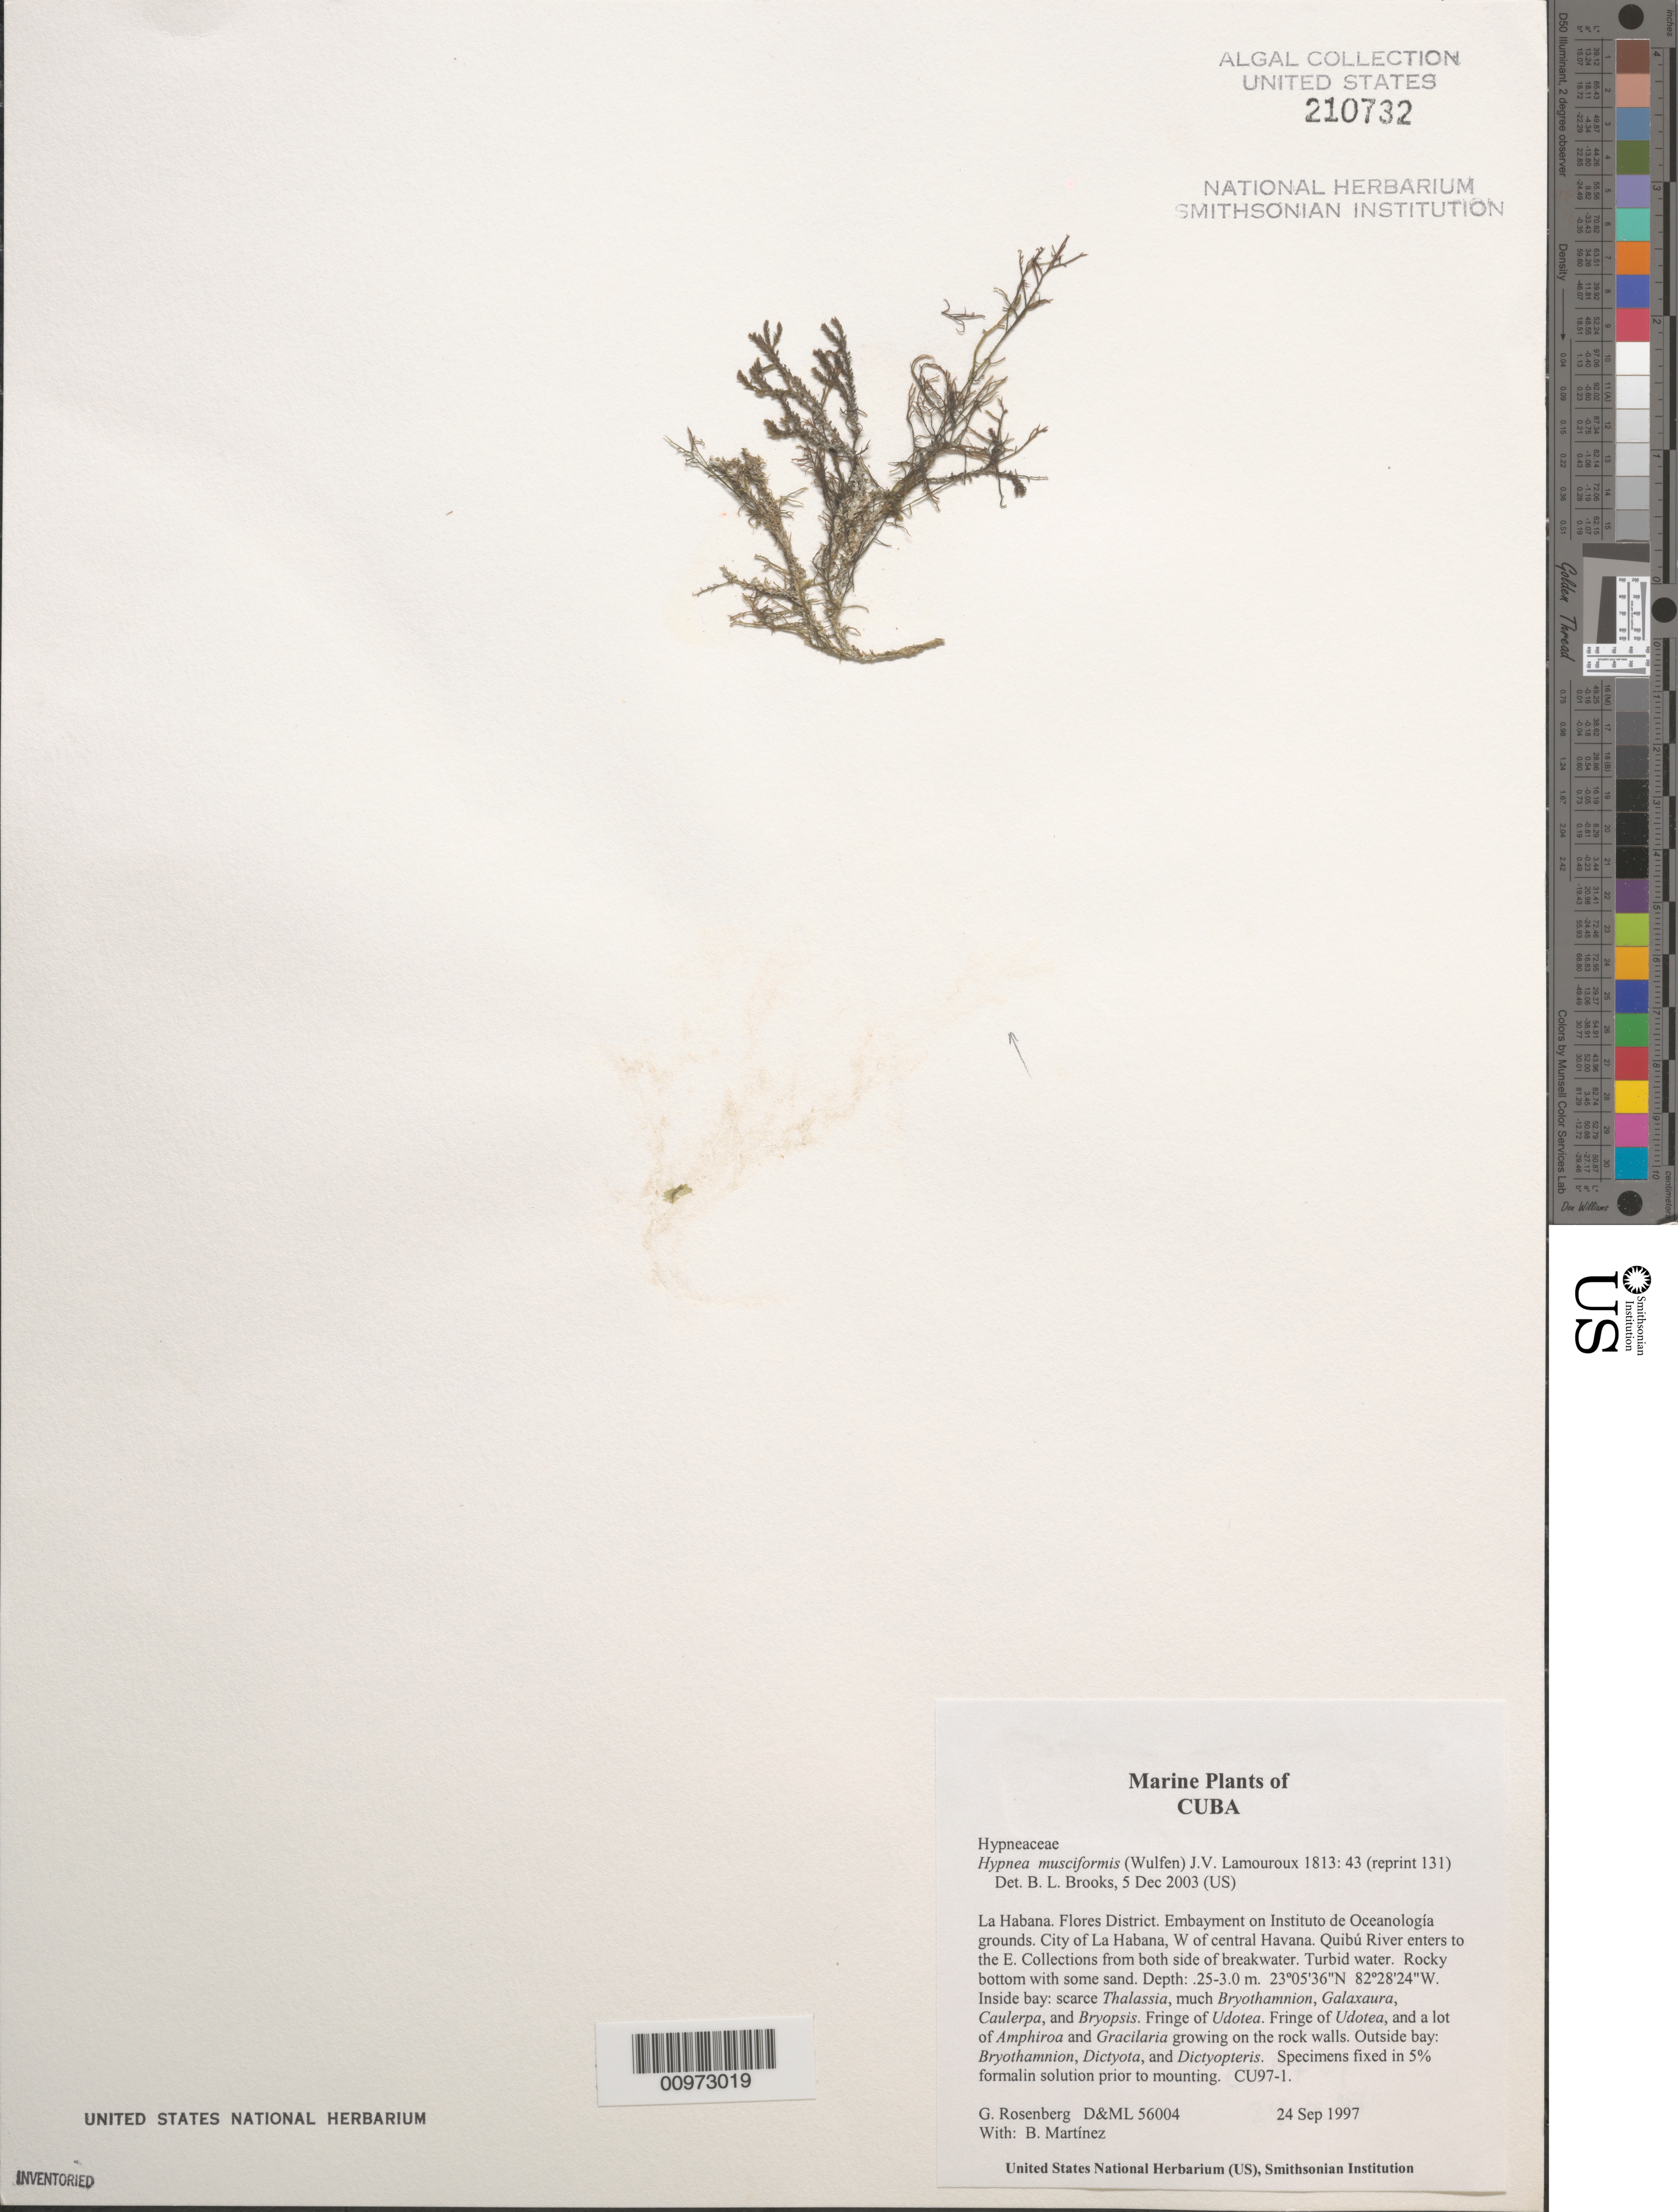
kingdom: Plantae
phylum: Rhodophyta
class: Florideophyceae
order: Gigartinales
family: Cystocloniaceae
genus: Hypnea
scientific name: Hypnea musciformis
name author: (Wulfen) J.V.Lamouroux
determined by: Brooks, B. L., (BOT), Smithsonian Institution - National Museum of Natural History (UNITED STATES)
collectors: G. Rosenberg & B. Martinez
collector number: D&ML 56004 & CU97-1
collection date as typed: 24 Sep 1997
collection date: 1997-09-24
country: Cuba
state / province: La Habana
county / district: Flores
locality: Instituto de Oceanologia grounds embayment, west of central Havana, Quibu River enters to east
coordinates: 23 05'36"N, 82 28'24"W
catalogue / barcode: US 210732